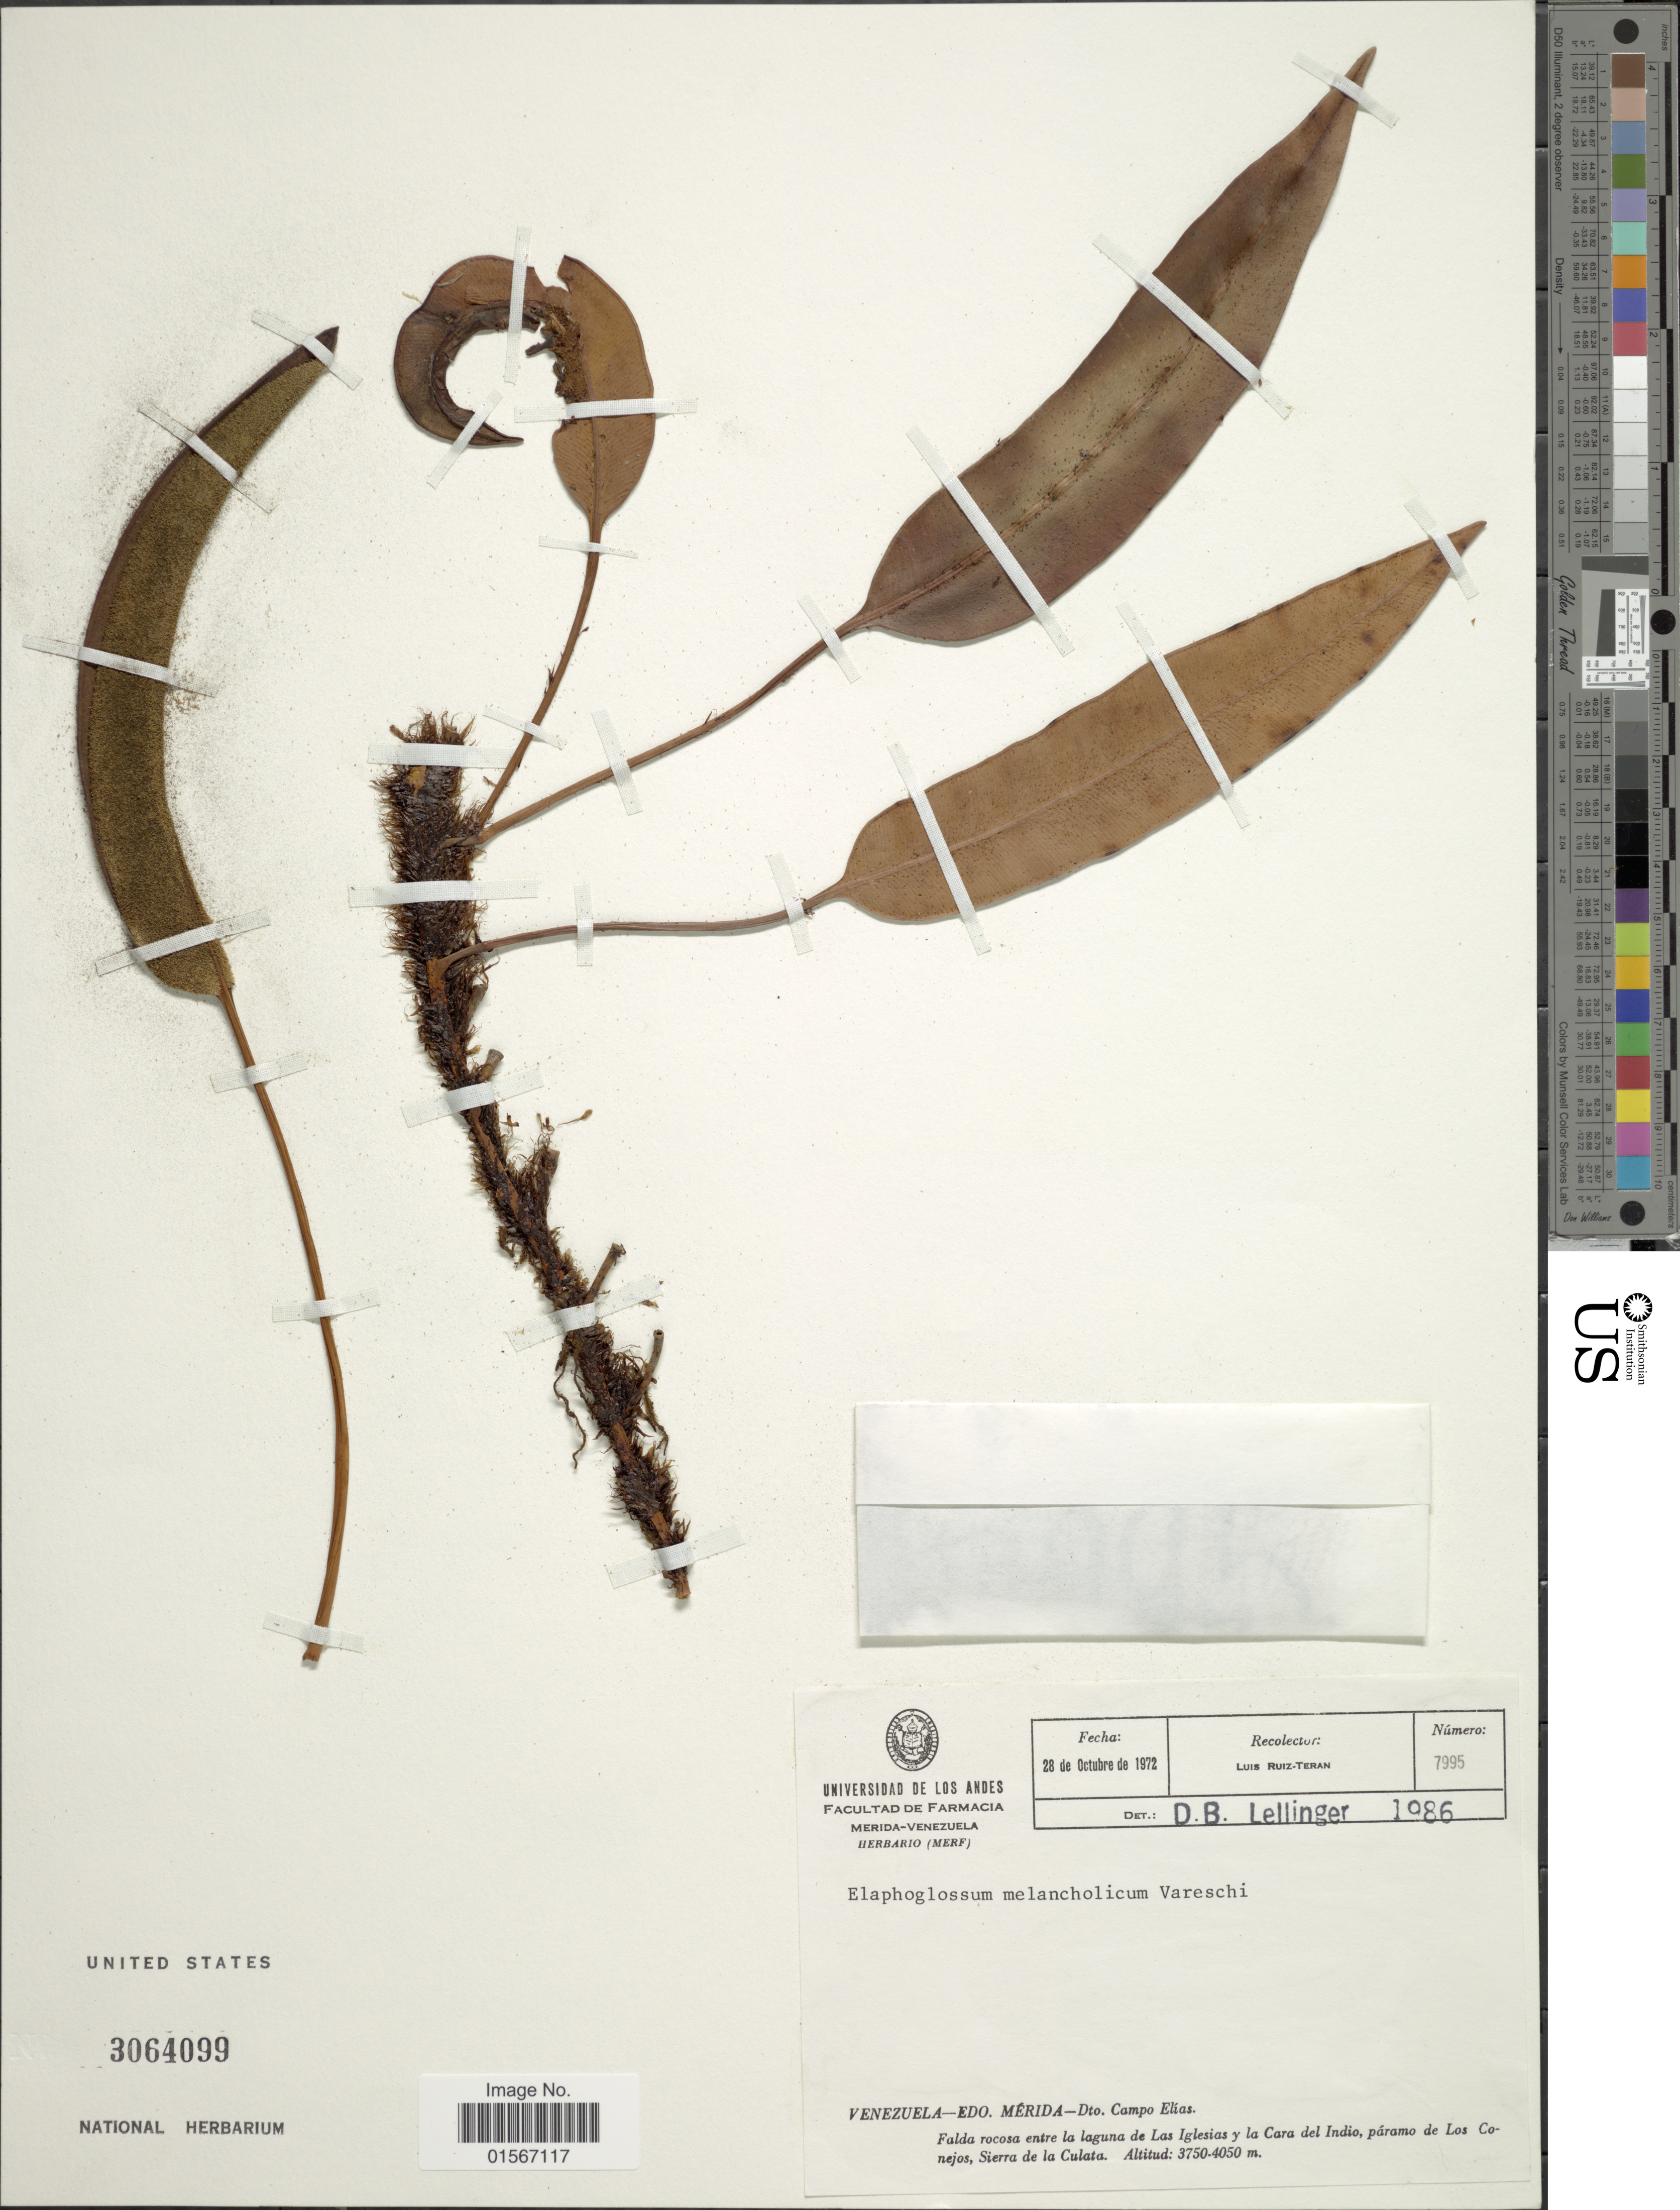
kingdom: Plantae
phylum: Tracheophyta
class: Polypodiopsida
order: Polypodiales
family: Dryopteridaceae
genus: Elaphoglossum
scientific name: Elaphoglossum melancholicum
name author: Vareschi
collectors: L. Teran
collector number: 7995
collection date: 1972-10-28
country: Venezuela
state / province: Mérida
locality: Dto. Campo Elías. Falda rocosa entre la laguna de Las Iglesias y la Cara del Indio, páramo de LOs Conejos, Sierra de la Culata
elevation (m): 3750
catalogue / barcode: US 3064099